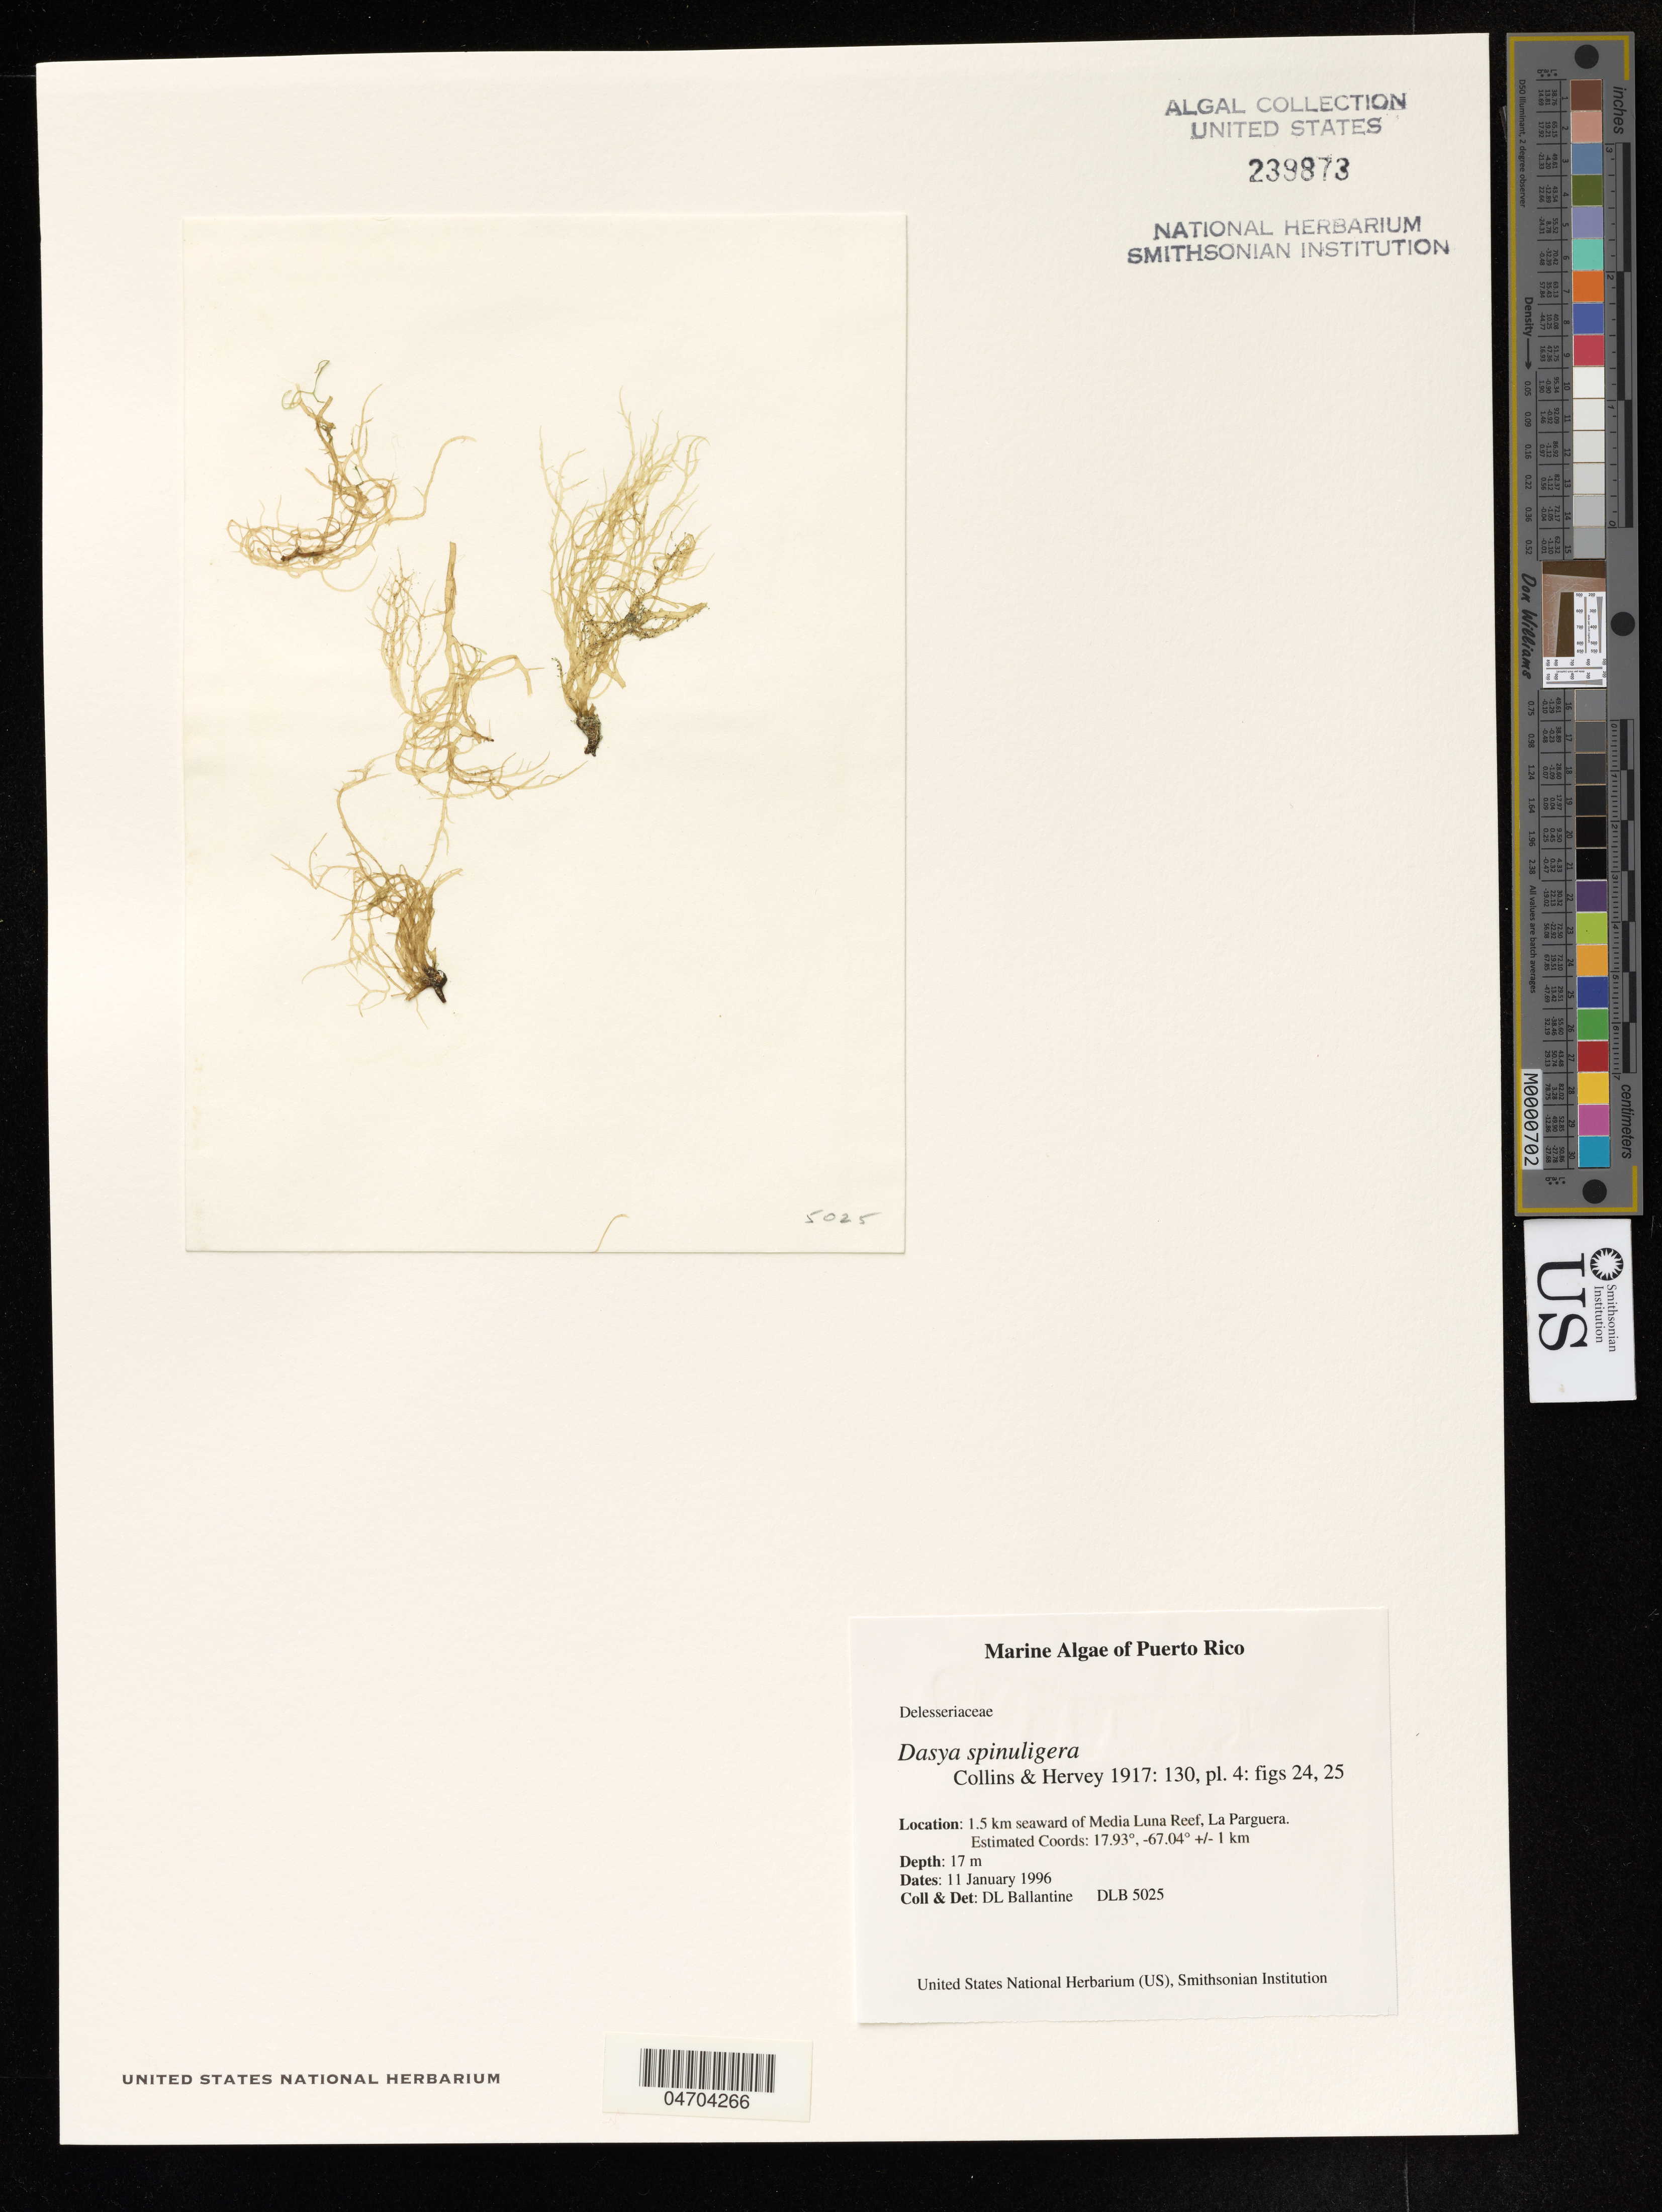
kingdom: Plantae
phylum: Rhodophyta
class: Florideophyceae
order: Ceramiales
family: Dasyaceae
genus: Dasya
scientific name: Dasya spinuligera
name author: Collins & Herv.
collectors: D. Ballantine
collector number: DLB5025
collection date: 1996-01-11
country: Puerto Rico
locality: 1.5 km seaward of Media Luna Reef, La Parguera.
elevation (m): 17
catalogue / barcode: US 239873